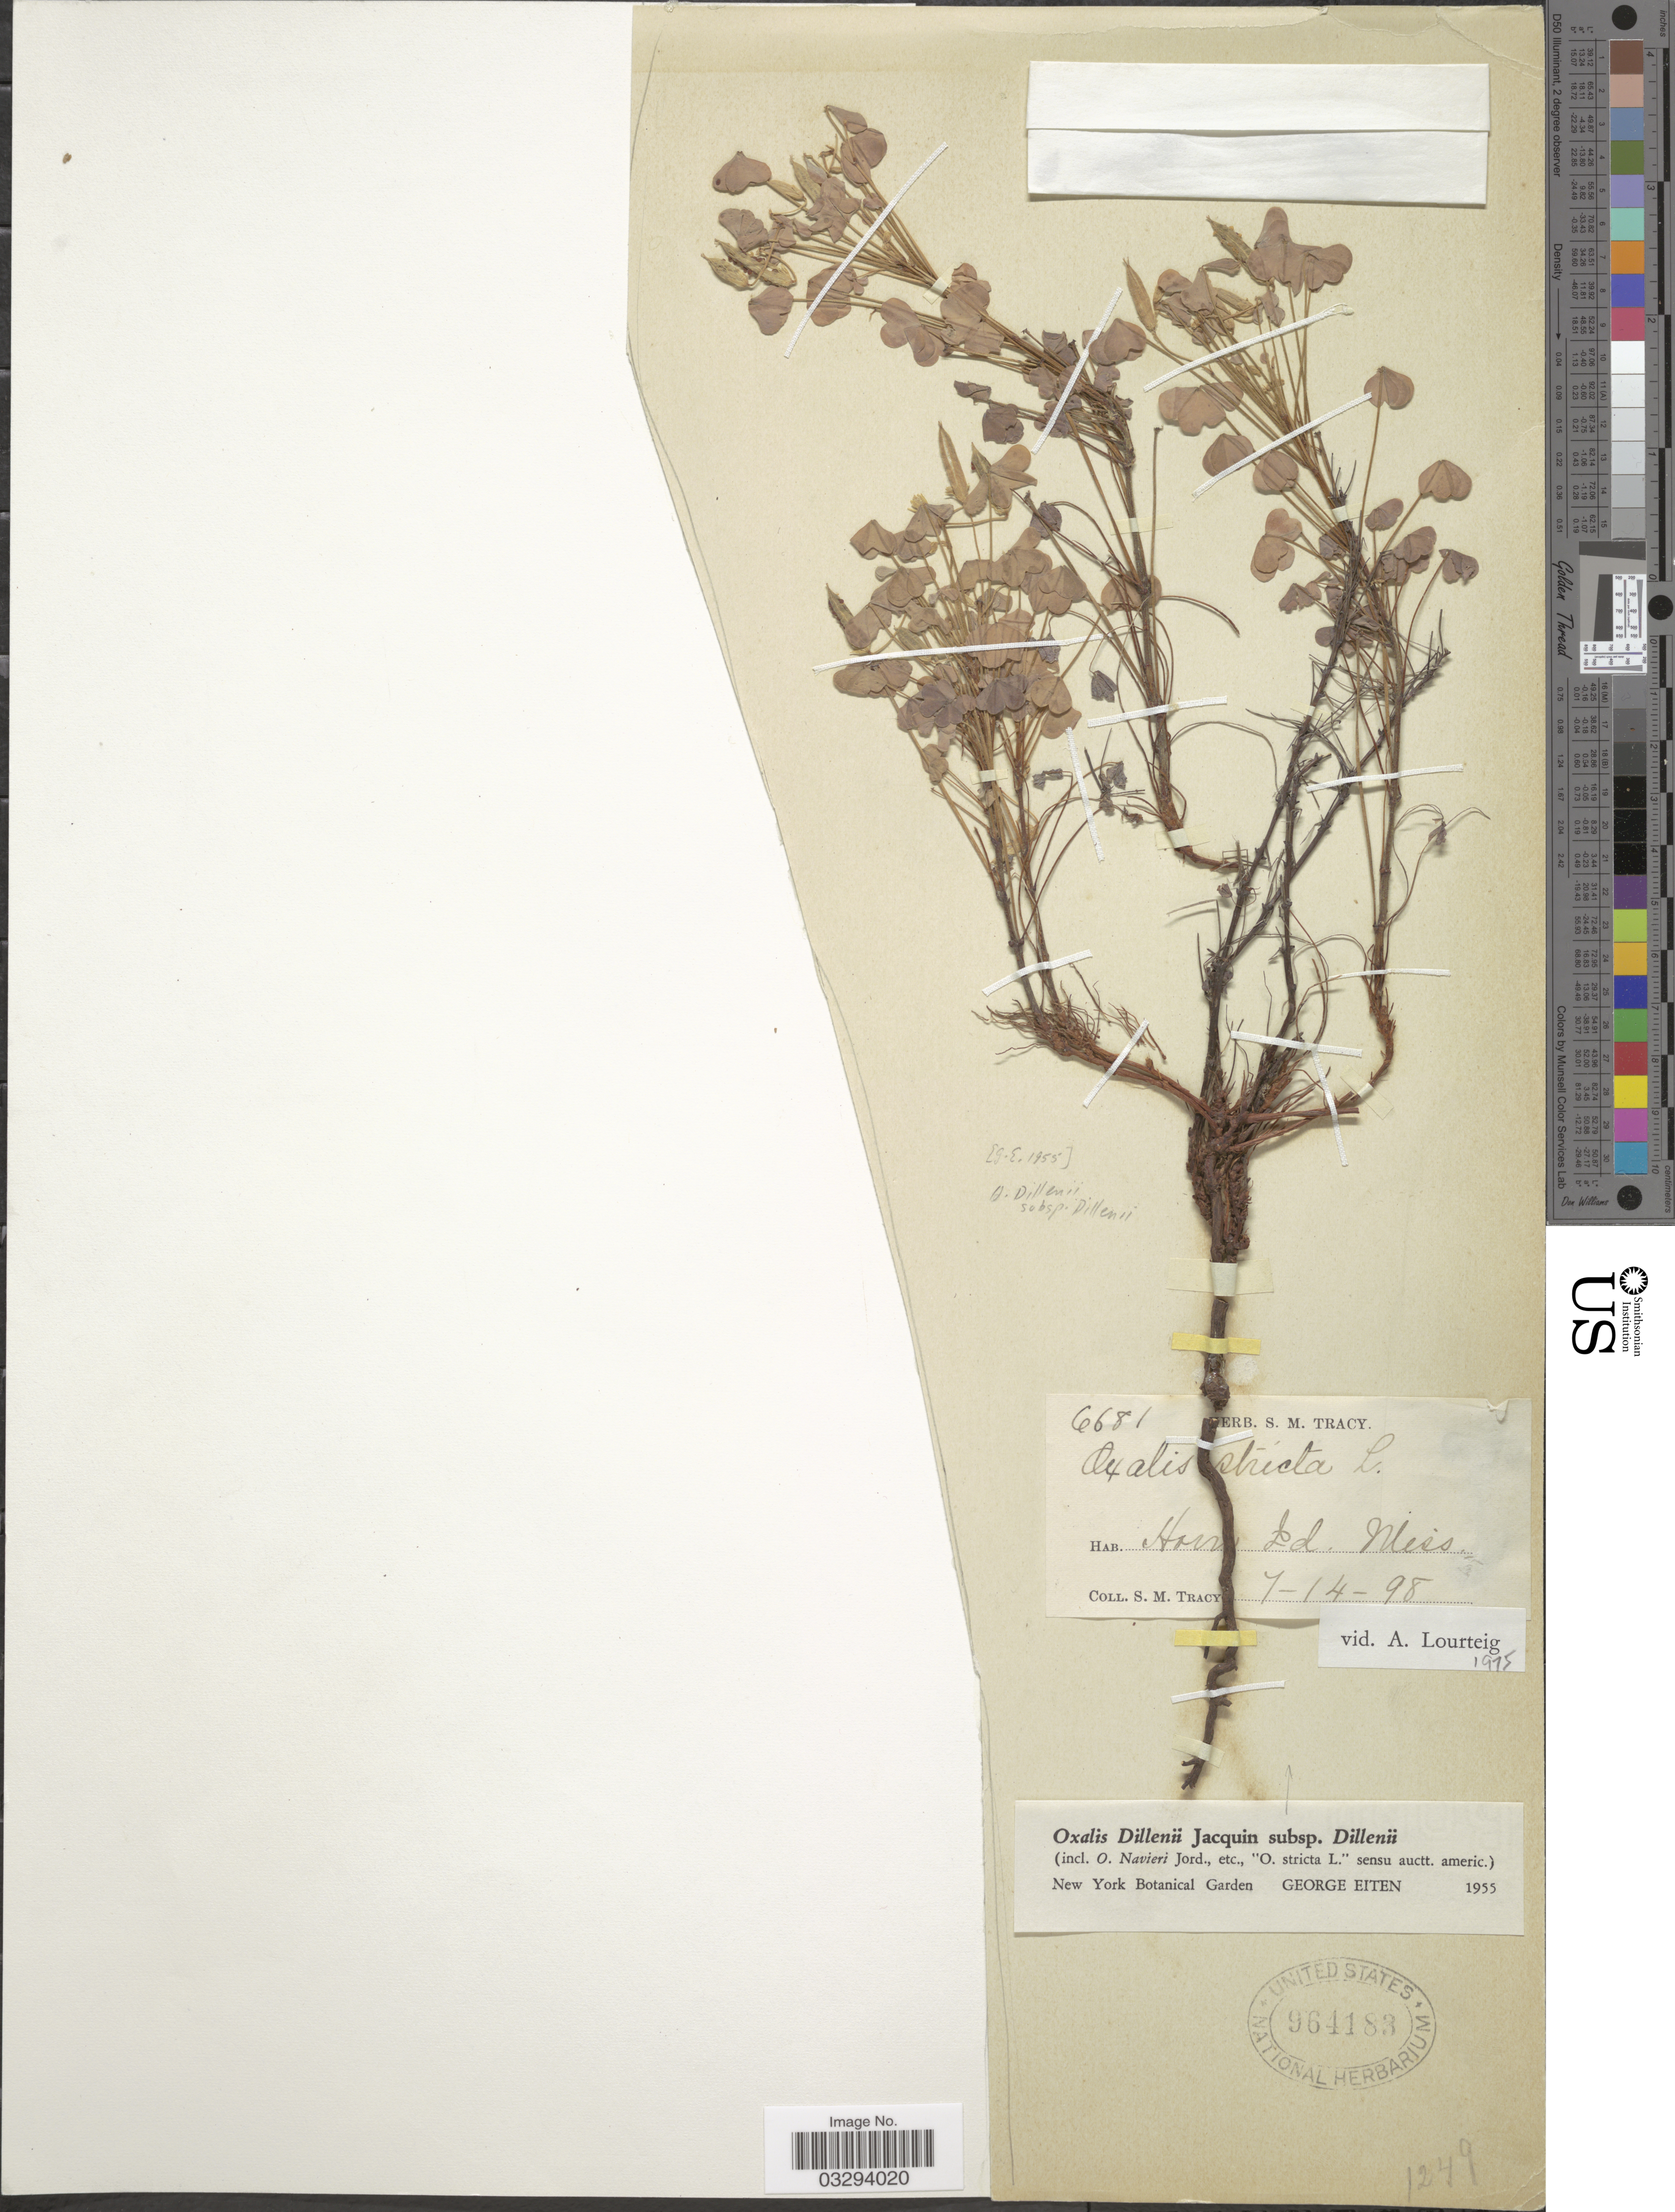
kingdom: Plantae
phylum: Tracheophyta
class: Magnoliopsida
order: Oxalidales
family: Oxalidaceae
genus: Oxalis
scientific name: Oxalis sp.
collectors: S. M. Tracy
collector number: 6681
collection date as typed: Transcribed d/m/y: 14/7/98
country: United States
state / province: Mississippi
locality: Horn Id.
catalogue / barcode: US 964183